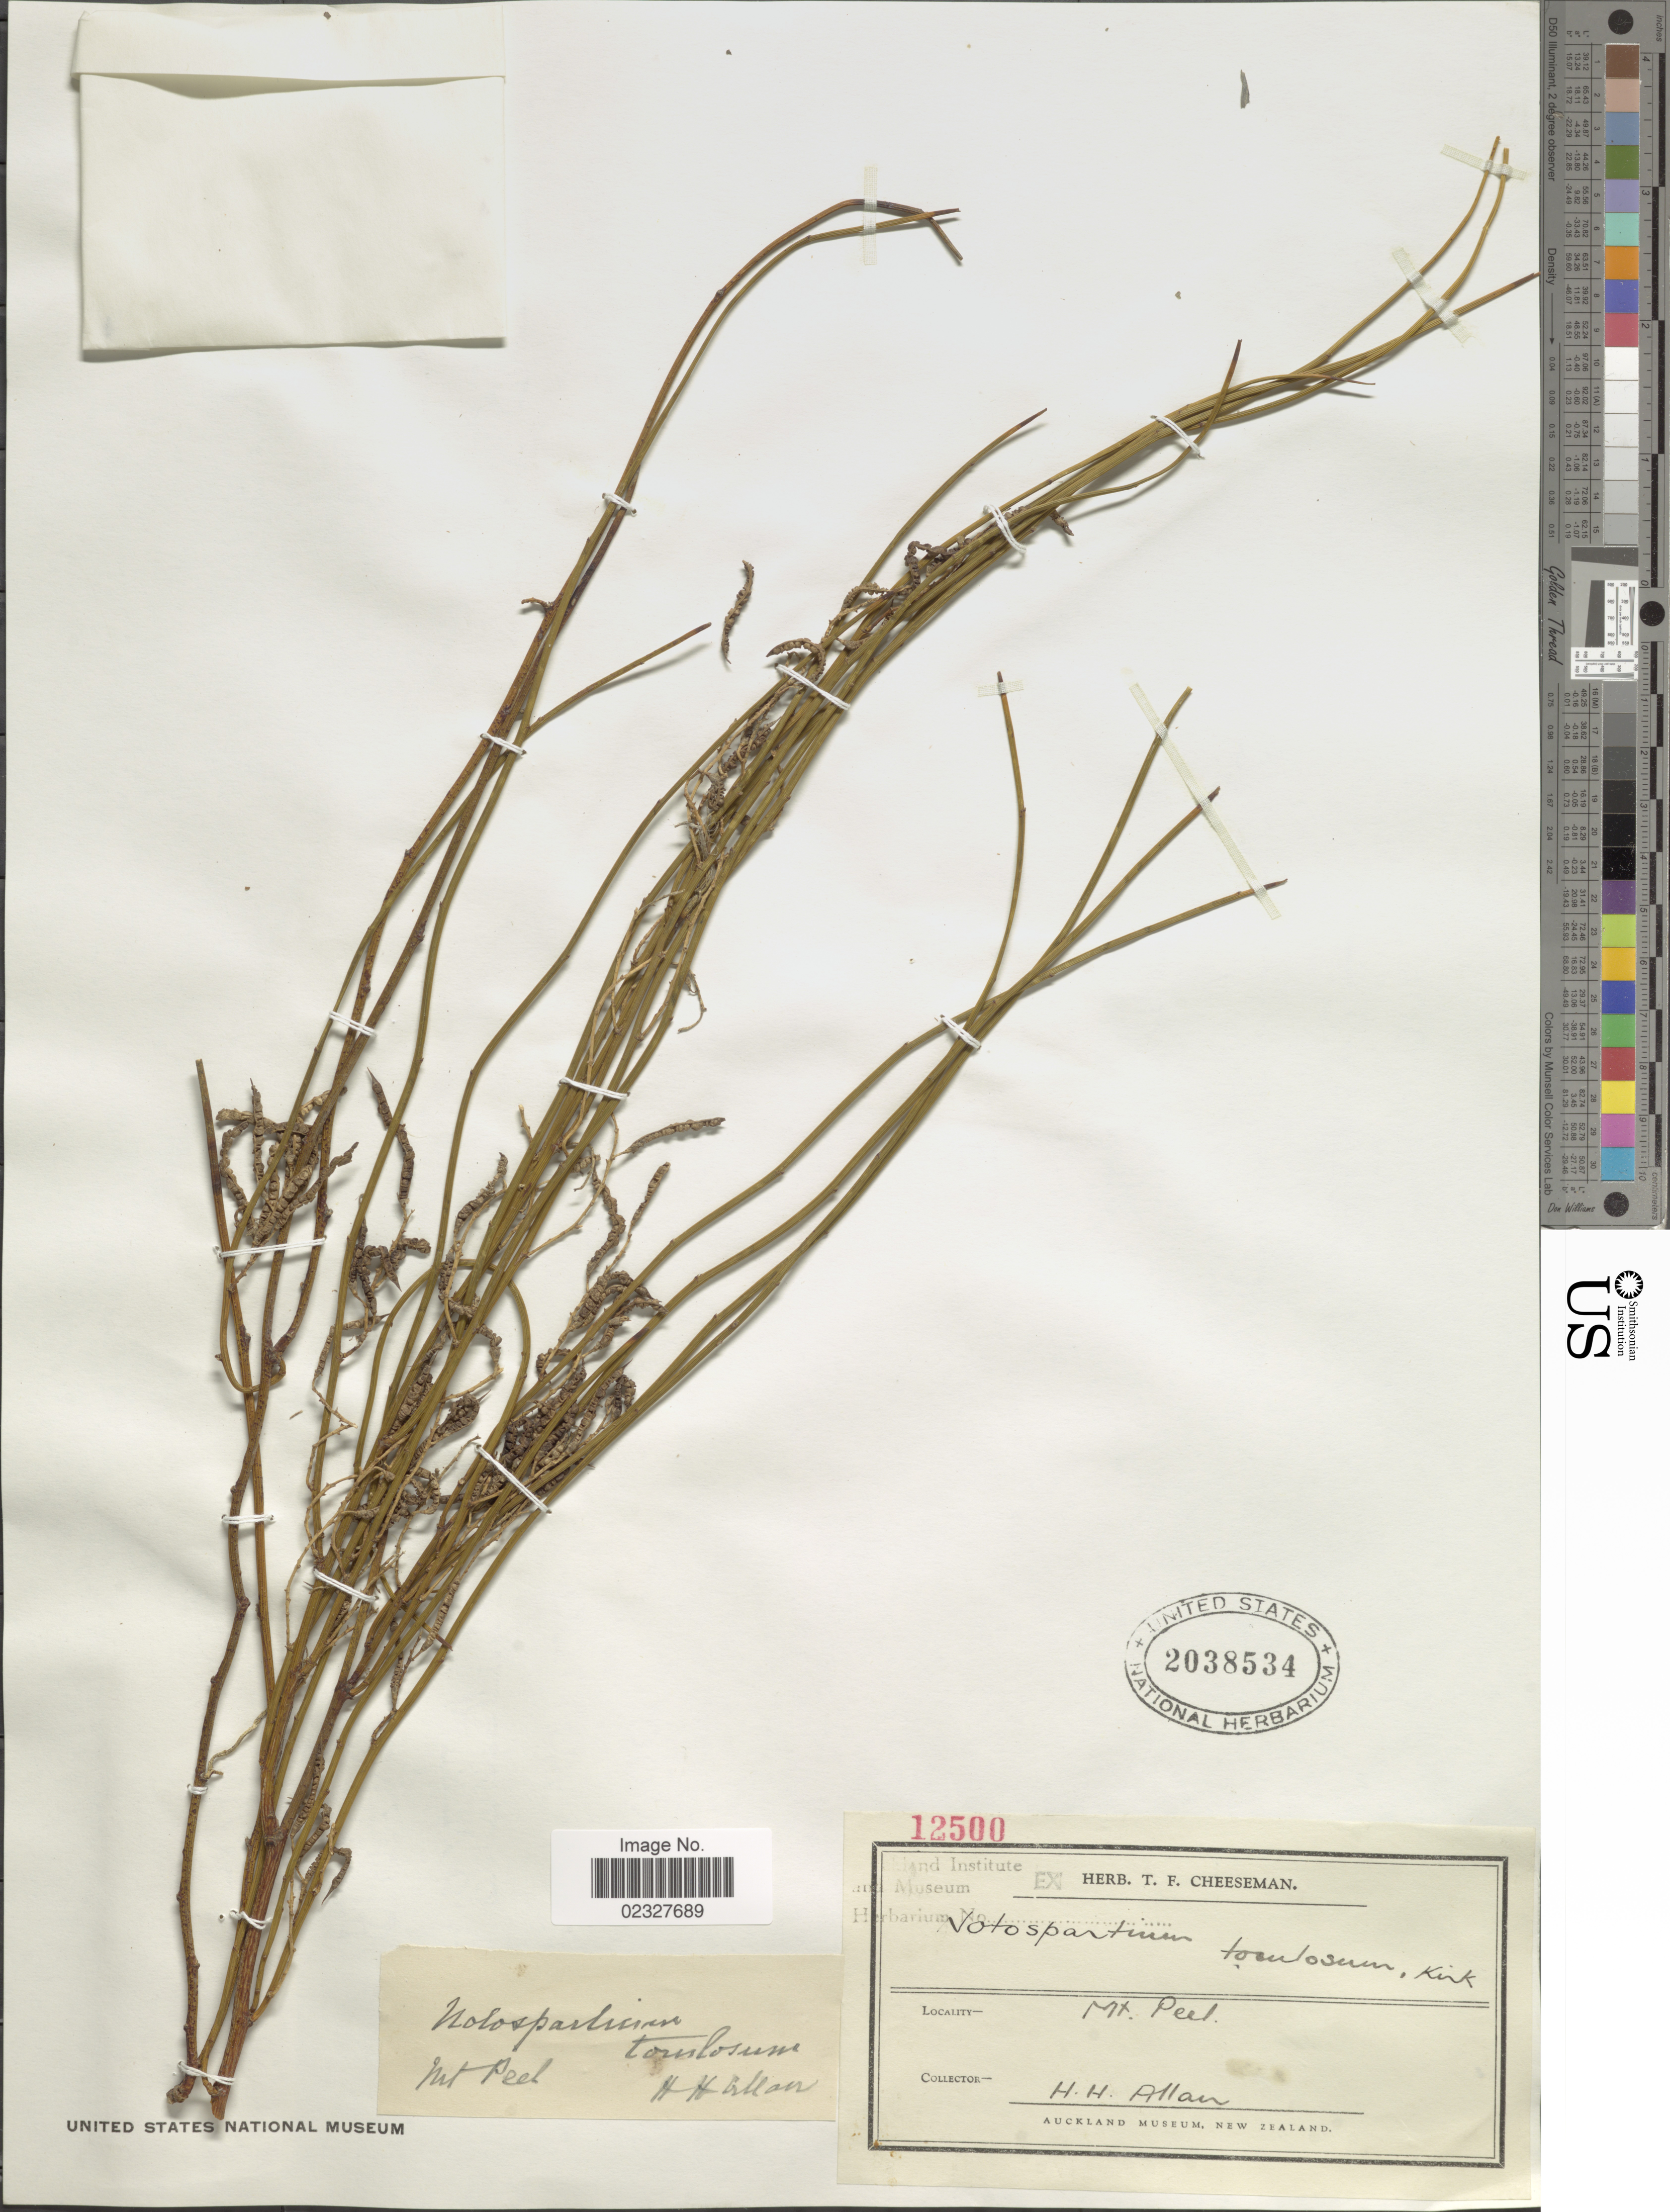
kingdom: Plantae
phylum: Tracheophyta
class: Magnoliopsida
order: Fabales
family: Fabaceae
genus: Carmichaelia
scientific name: Carmichaelia torulosa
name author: (Kirk) Heenan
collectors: H. Allan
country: New Zealand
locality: Mt. Peel.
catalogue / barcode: US 2038534